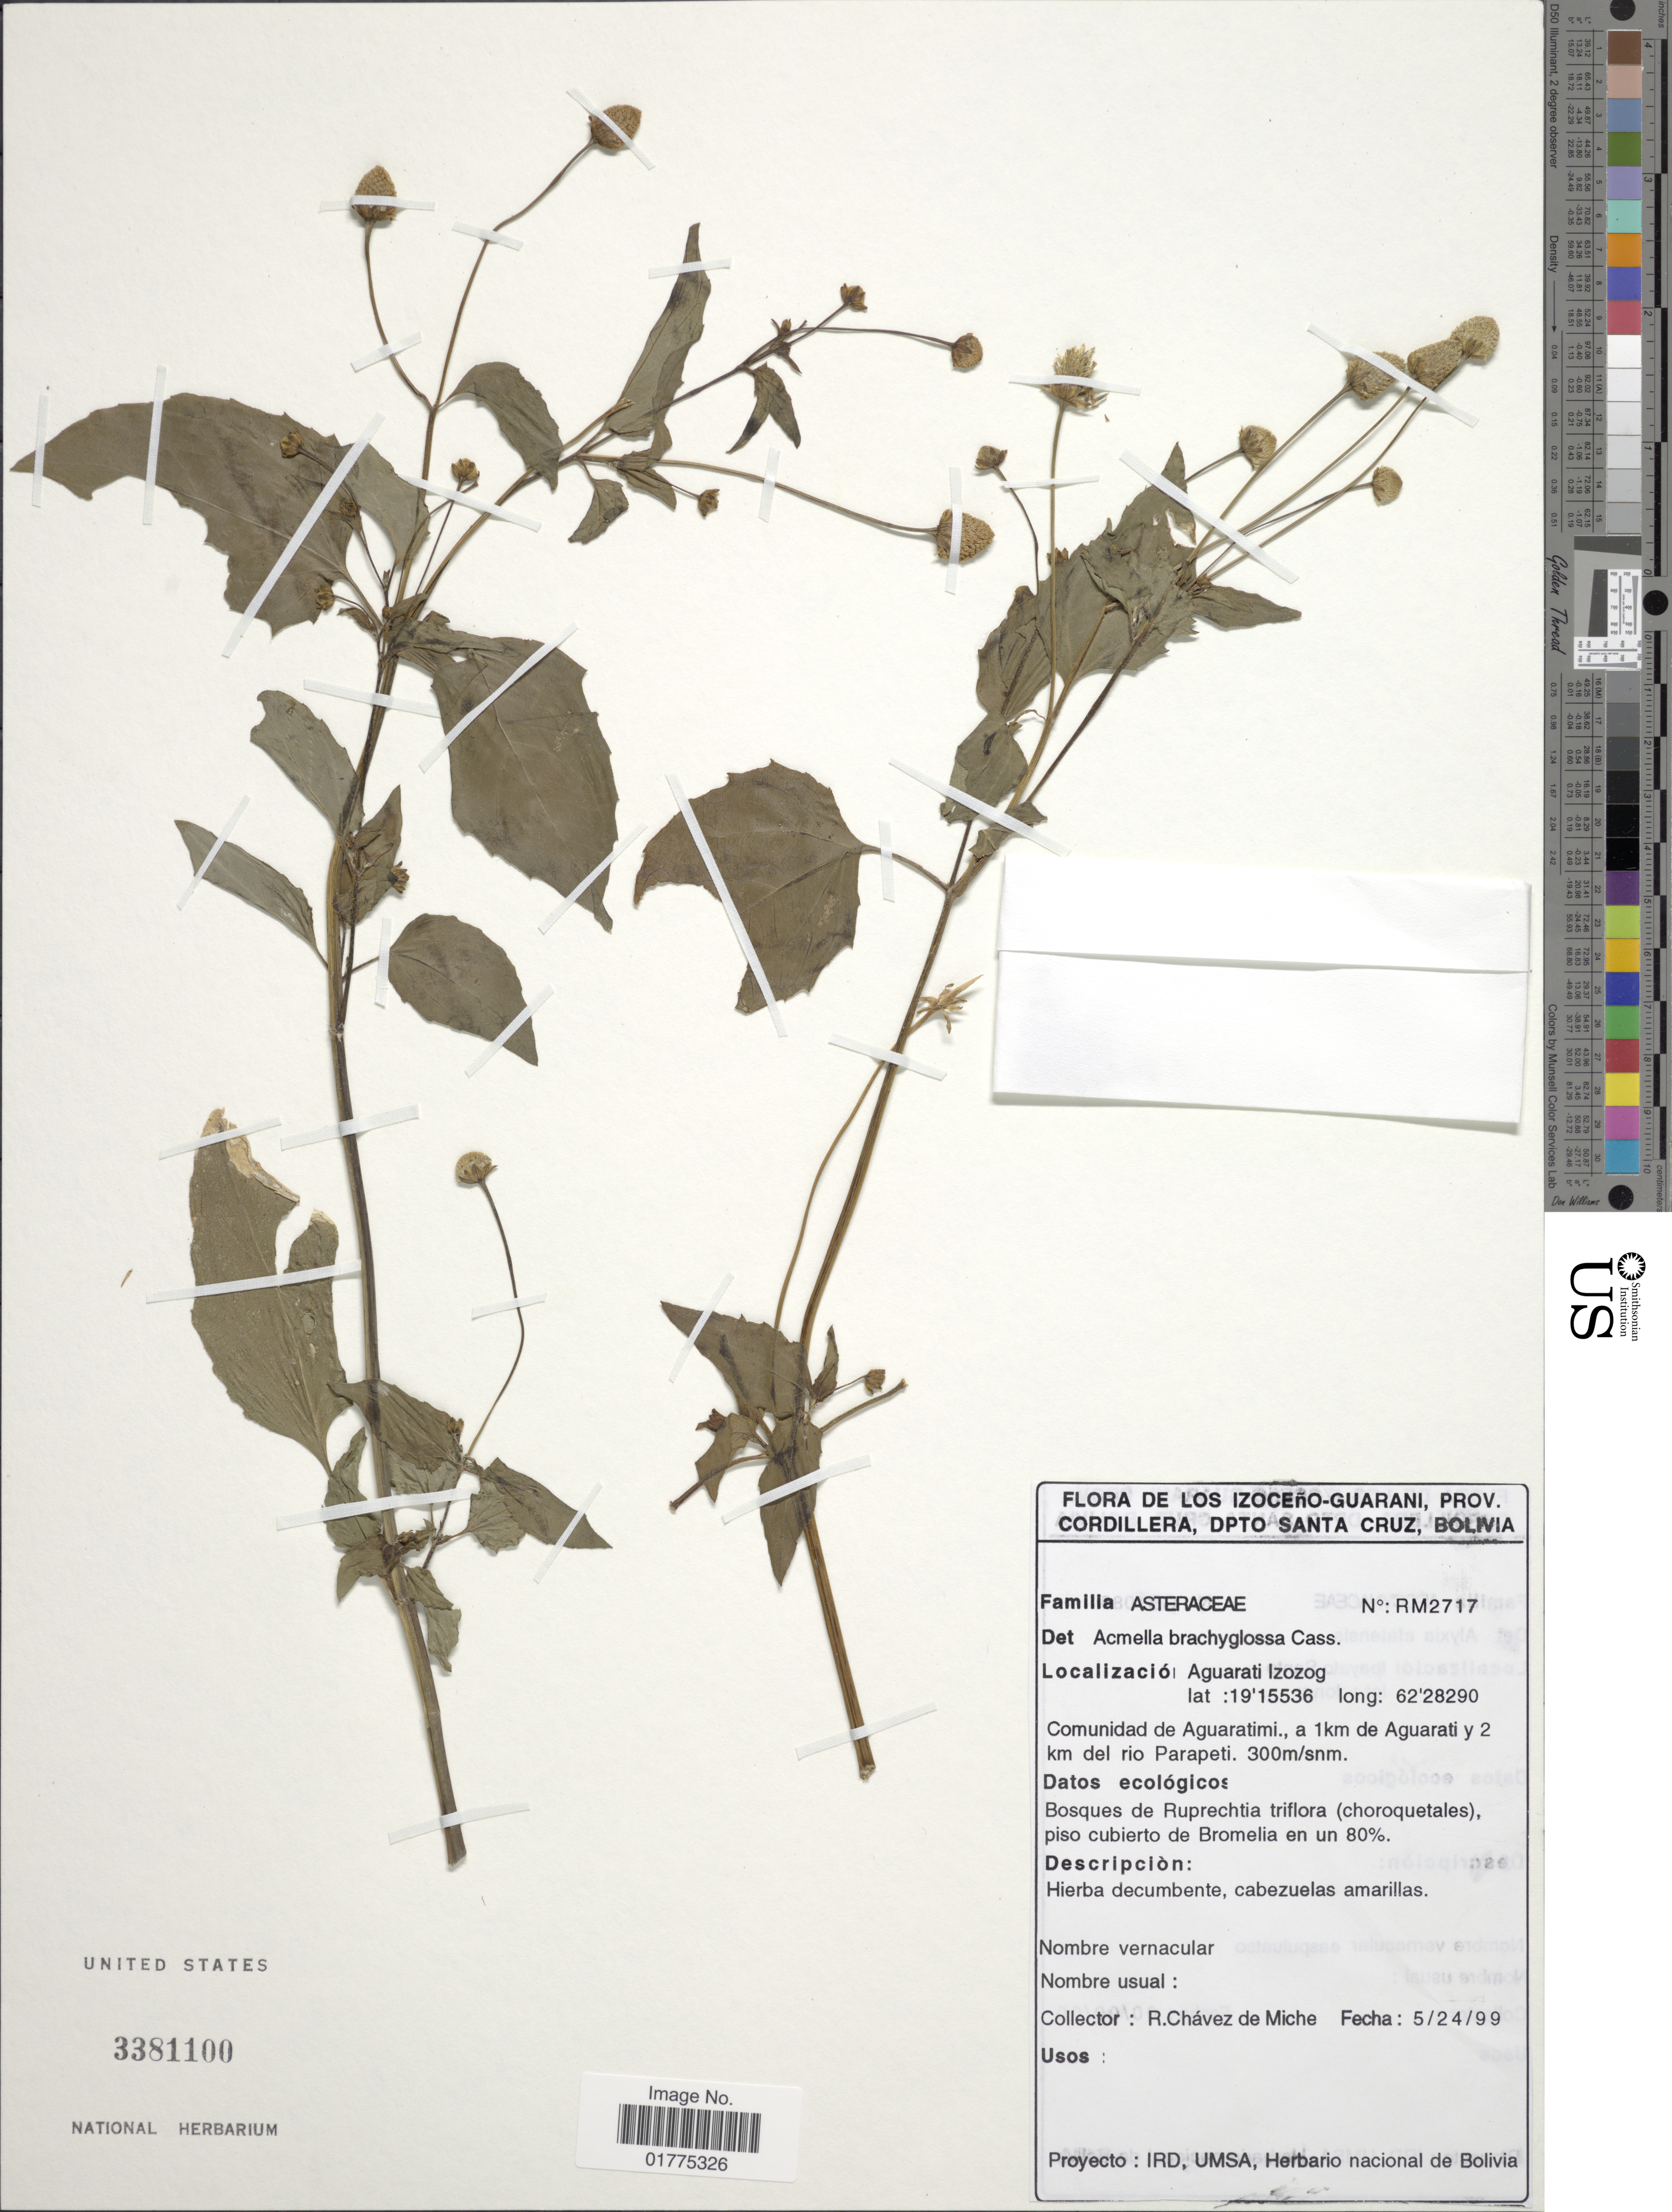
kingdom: Plantae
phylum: Tracheophyta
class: Magnoliopsida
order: Asterales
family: Asteraceae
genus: Acmella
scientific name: Acmella brachyglossa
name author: Cass.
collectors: R. Chávez de Miche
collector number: RM2717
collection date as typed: Transcribed d/m/y: 24/5/99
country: Bolivia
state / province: Santa Cruz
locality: De Los Izoceno-Guarani, Prov. Cordillera, Dpto. Santa Cruz, Aguarati Izozog, Comunidad de Aguaratimi., a 1km de Aguarati y 2 km del rio Parapeti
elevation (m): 300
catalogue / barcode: US 3381100